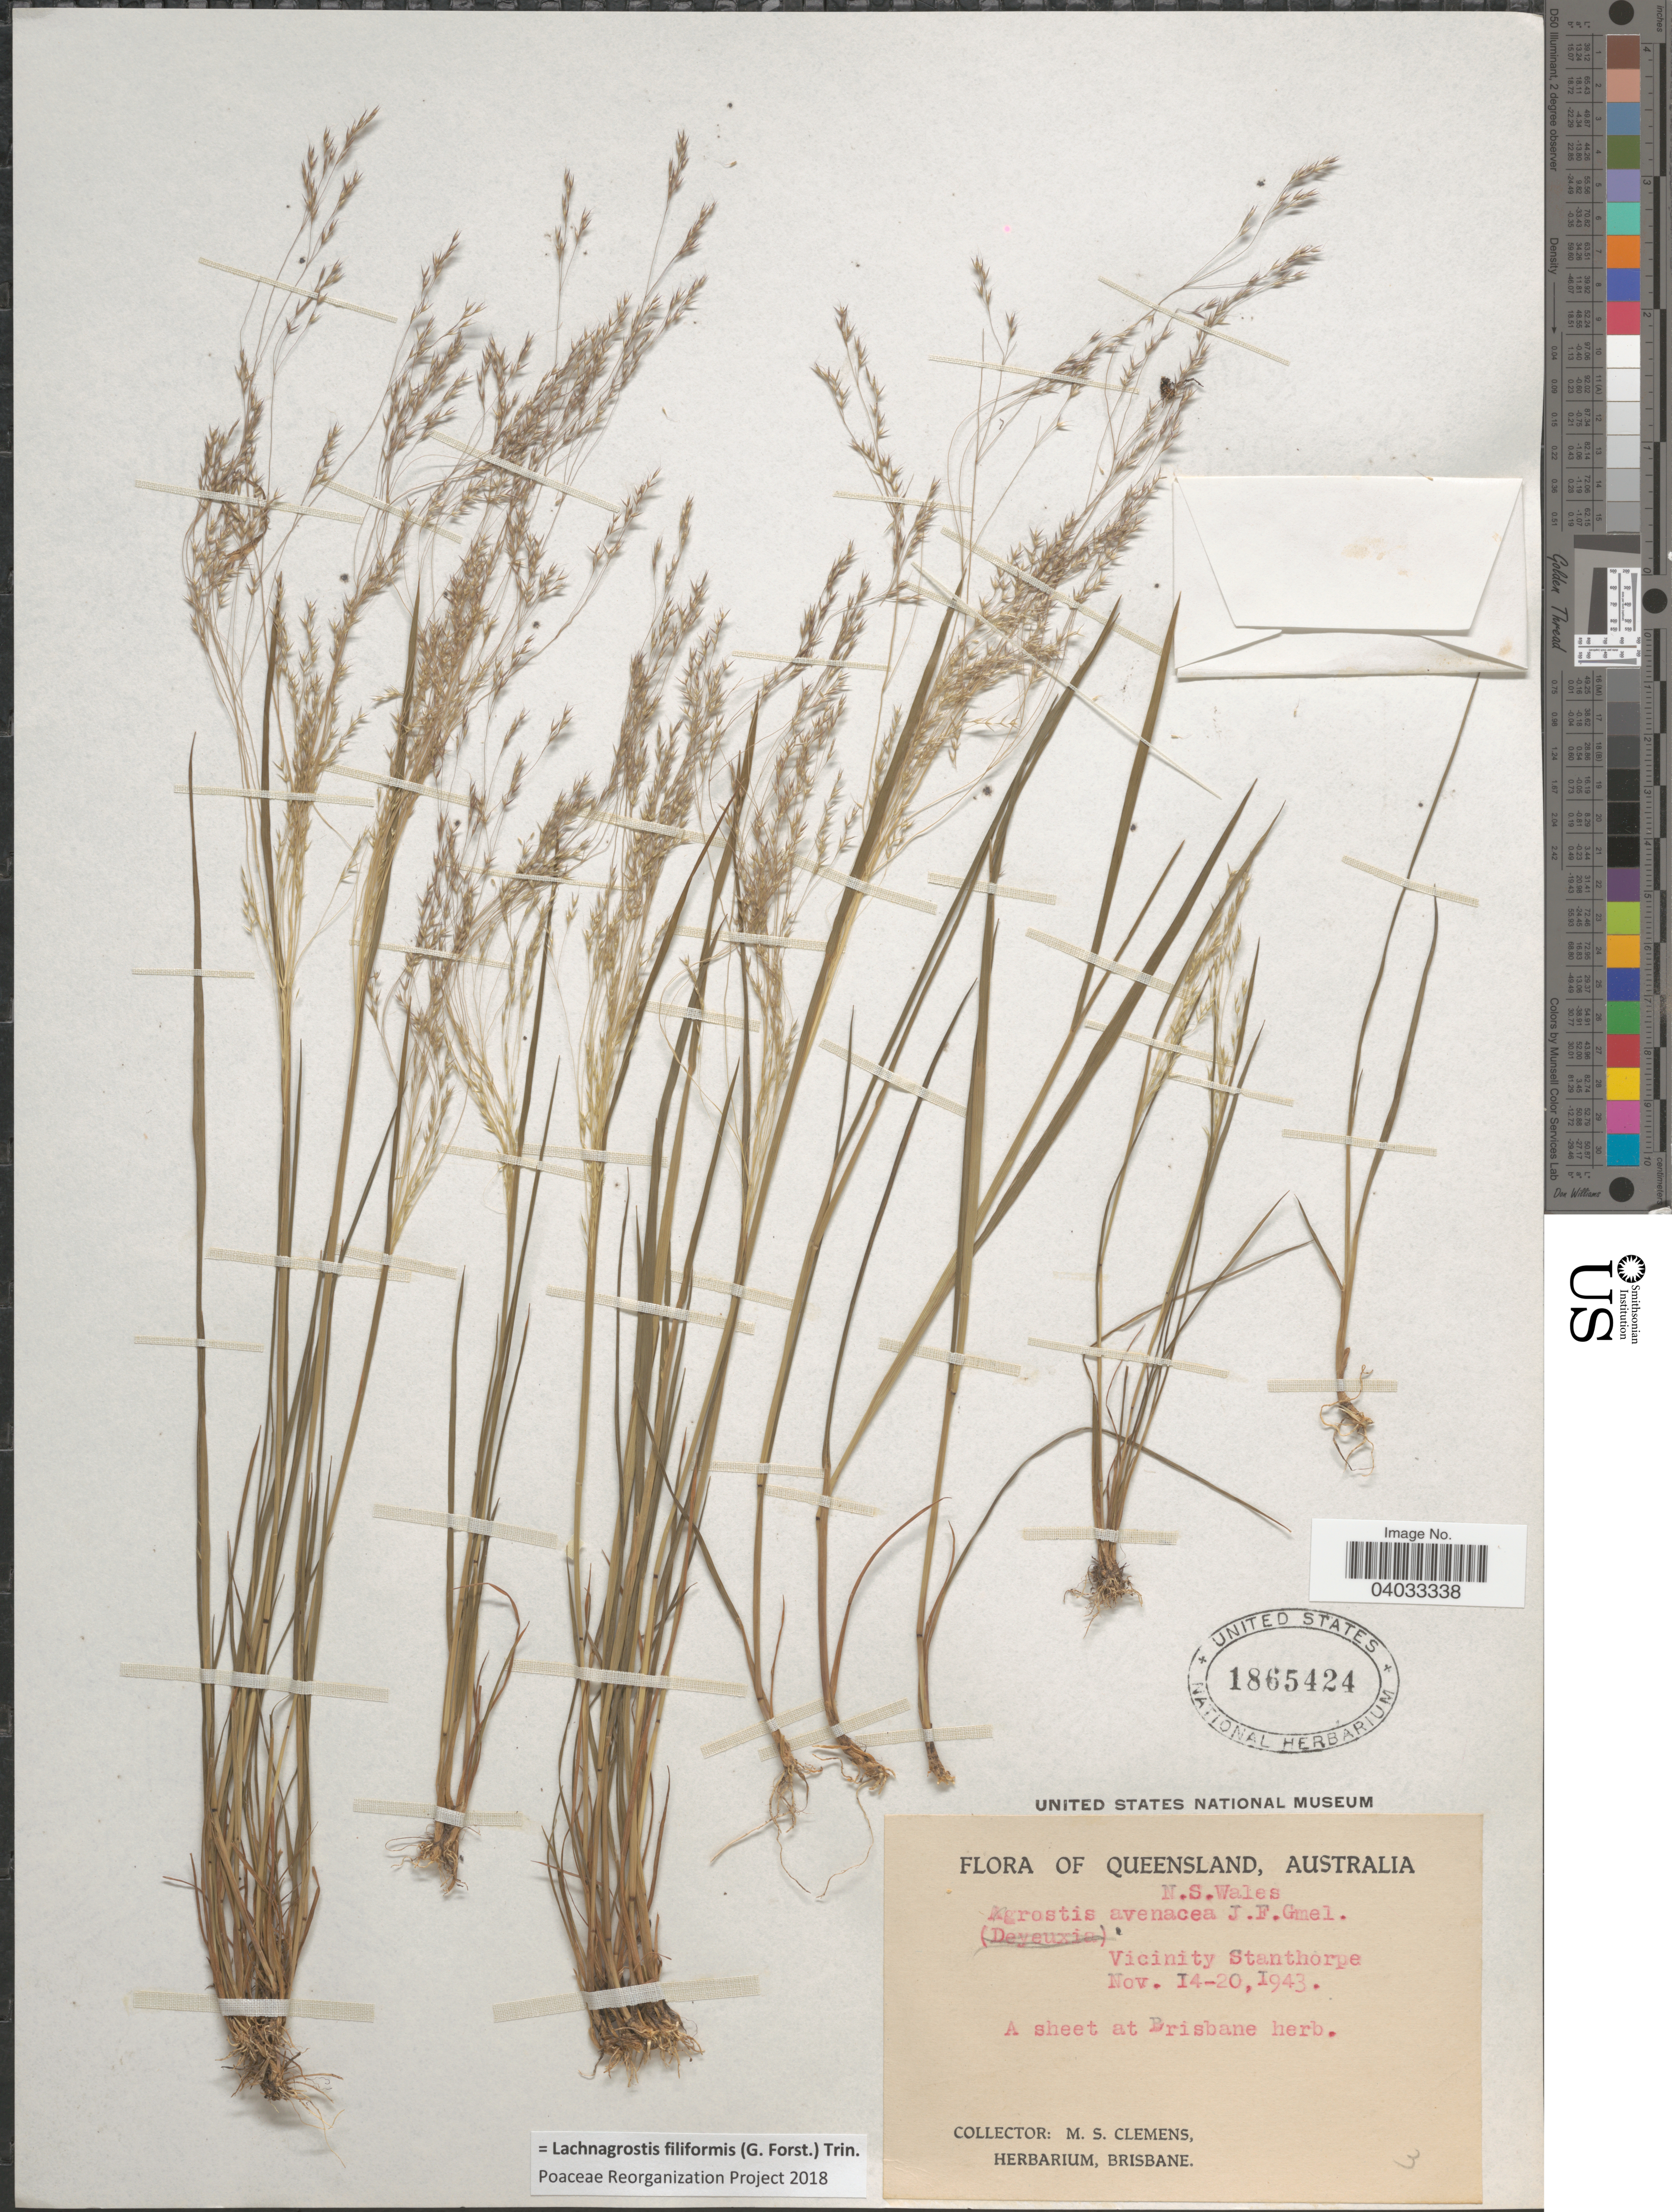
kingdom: Plantae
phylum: Tracheophyta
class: Liliopsida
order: Poales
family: Poaceae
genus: Lachnagrostis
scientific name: Lachnagrostis filiformis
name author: (J.R. Forst.) Trin.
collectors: M. S. Clemens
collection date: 1943-11-14/1943-11-20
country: Australia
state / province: New South Wales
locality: Queensland. N.S.Wales. Vicinity of Stanthorpe.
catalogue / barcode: US 1865424